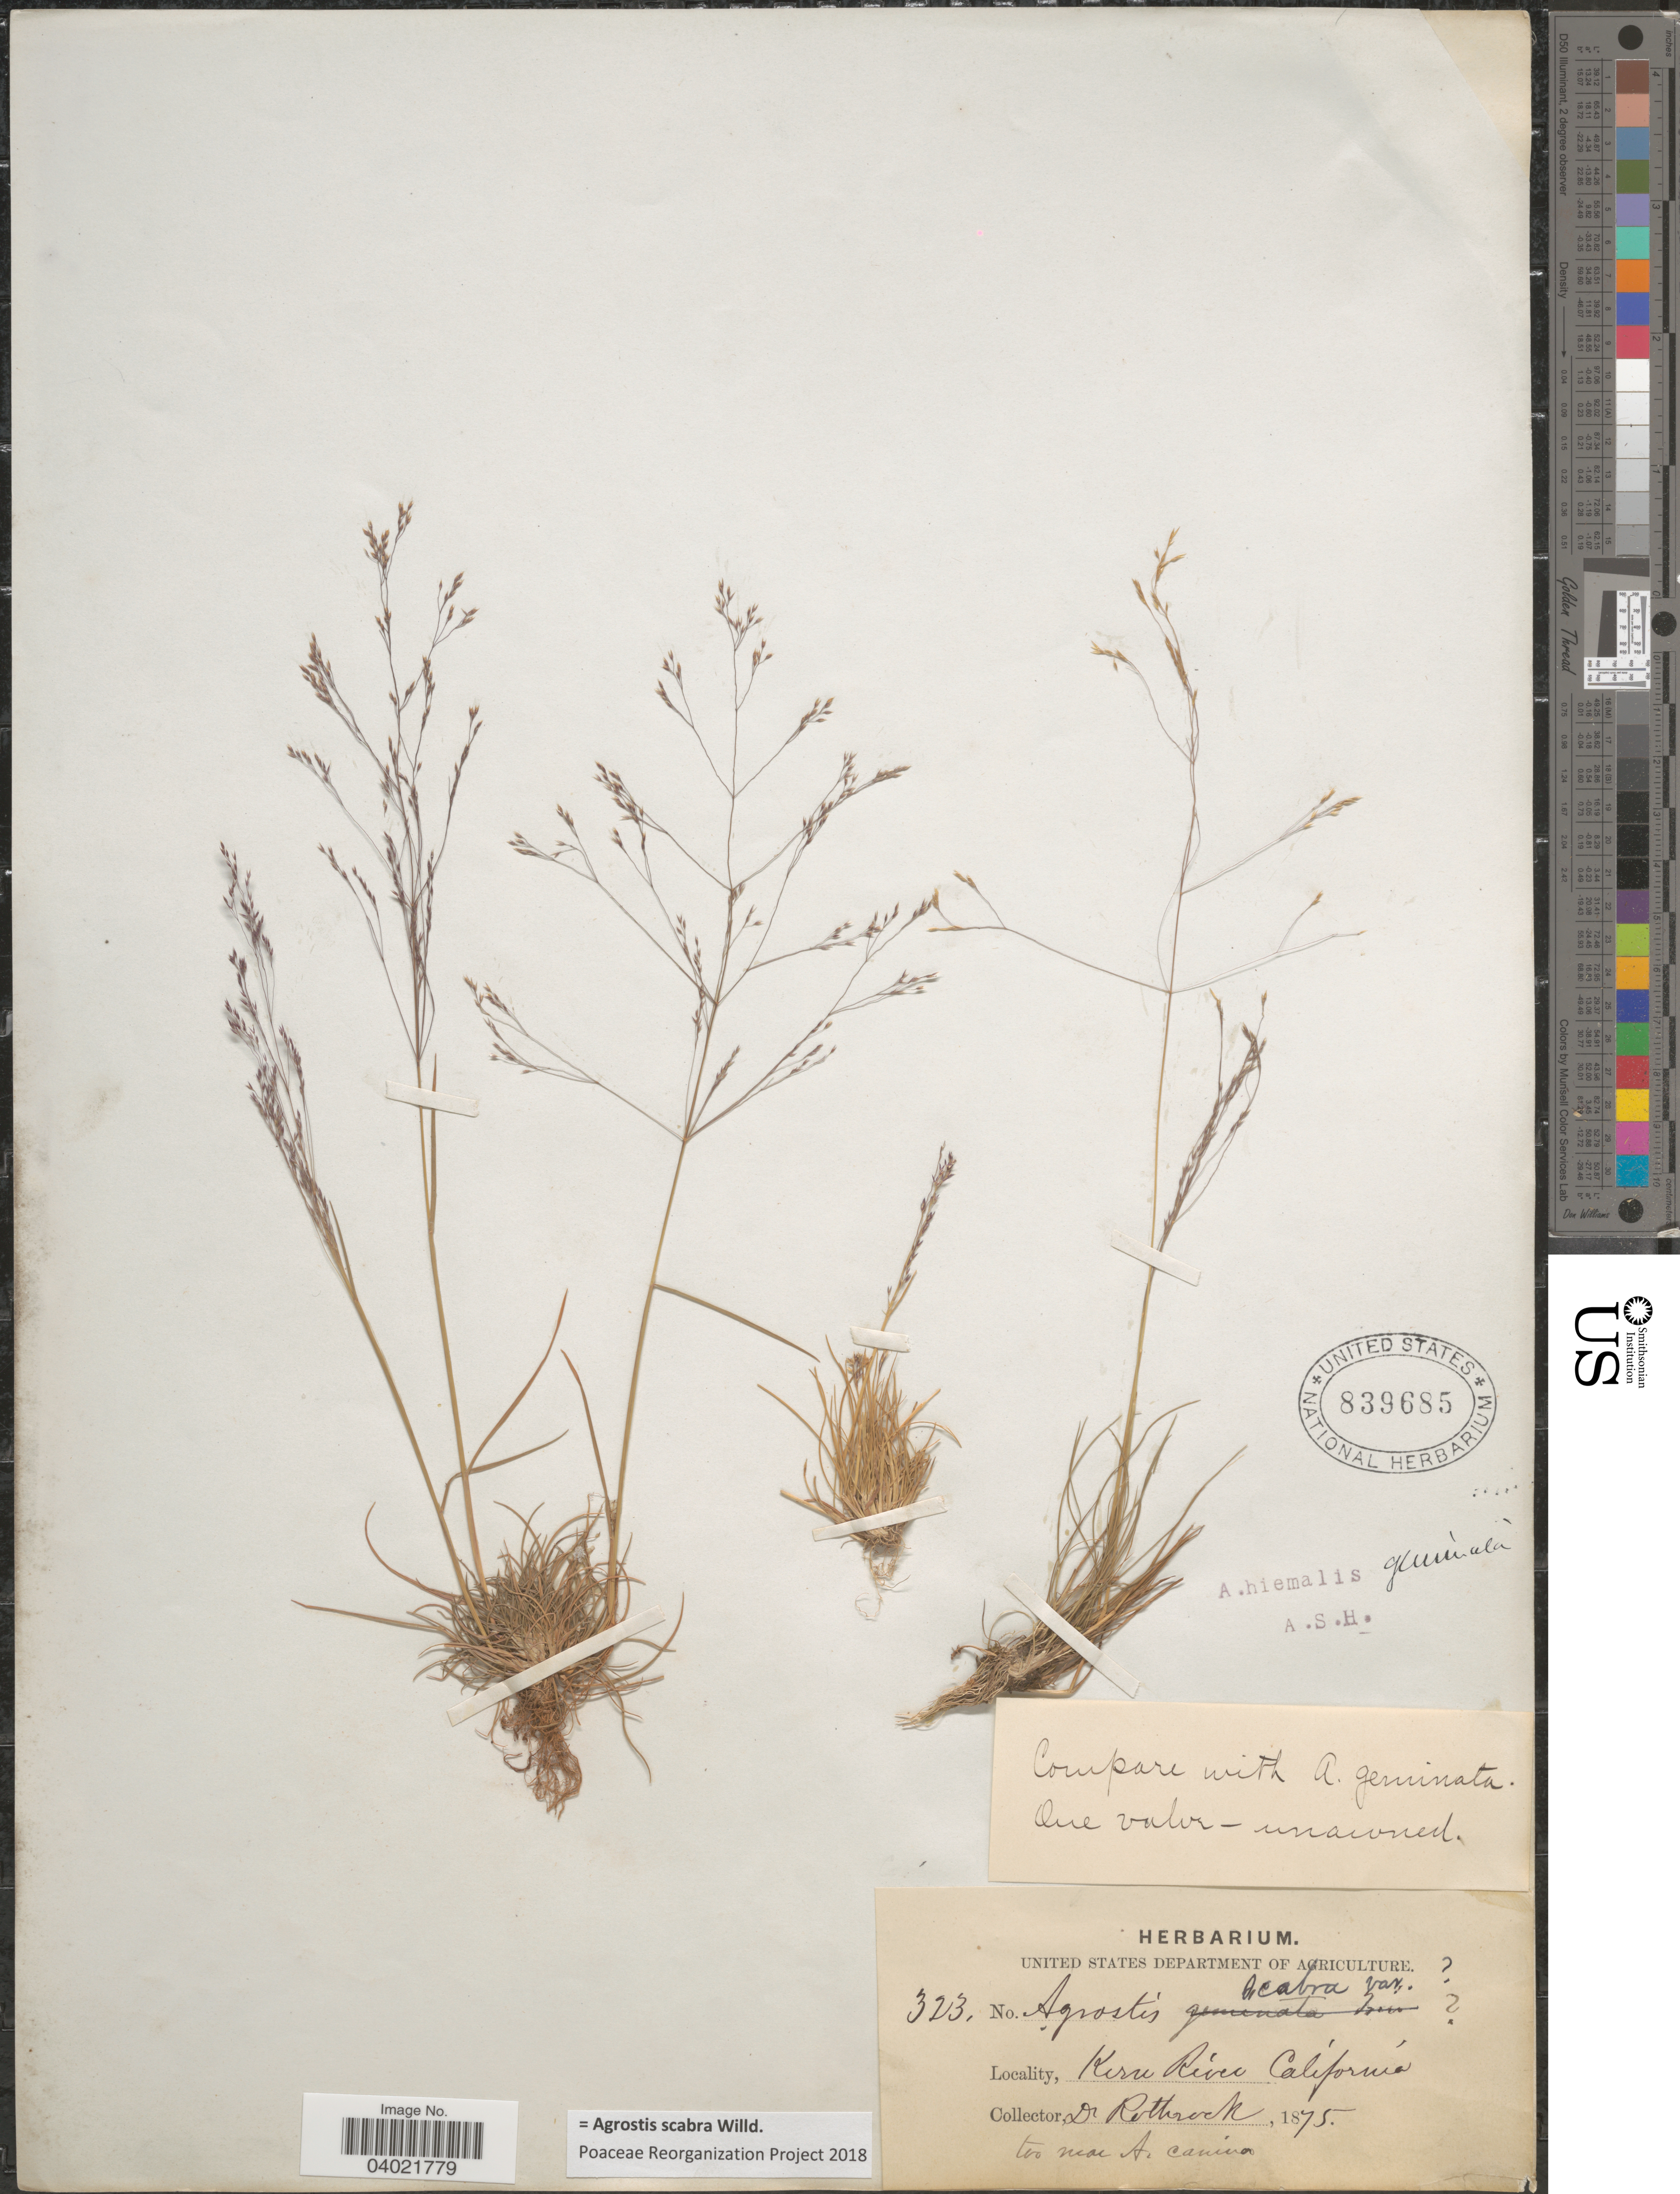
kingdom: Plantae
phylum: Tracheophyta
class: Liliopsida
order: Poales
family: Poaceae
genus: Agrostis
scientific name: Agrostis scabra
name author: Willd.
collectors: Rothrock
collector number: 323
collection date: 1875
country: United States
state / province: California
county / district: Kern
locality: Kern River.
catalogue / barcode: US 839685